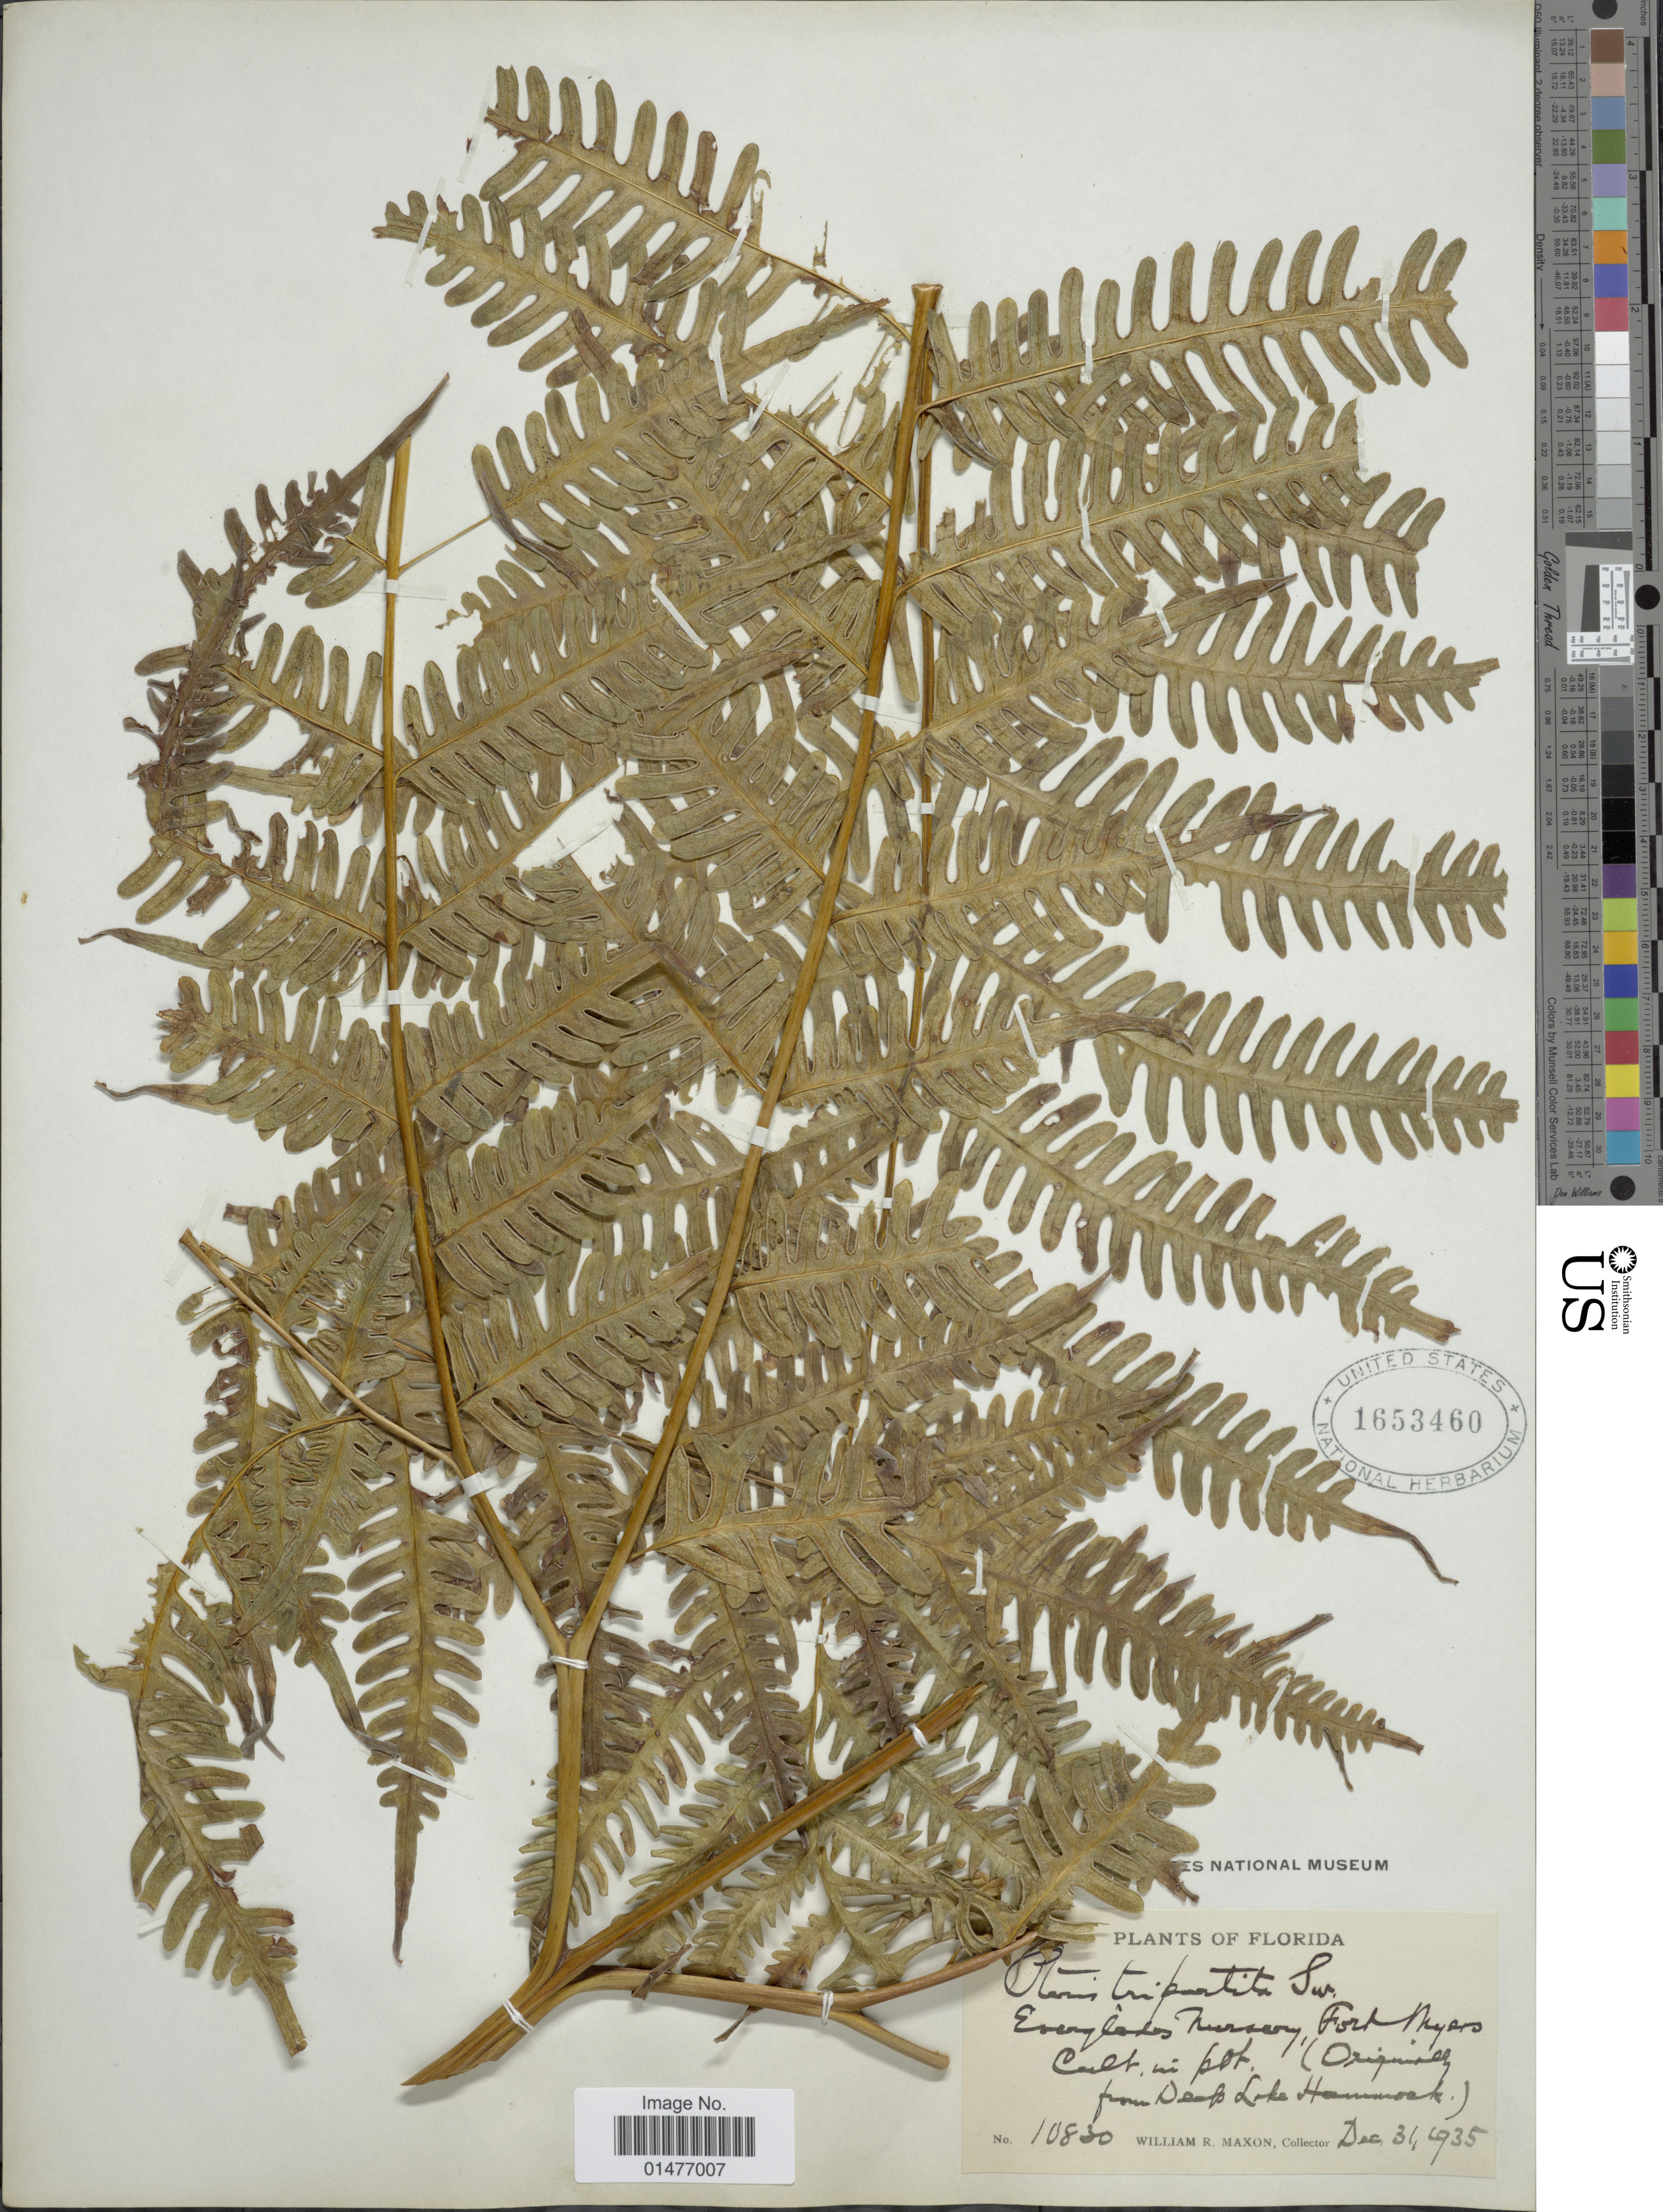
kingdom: Plantae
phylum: Tracheophyta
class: Polypodiopsida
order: Polypodiales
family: Pteridaceae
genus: Pteris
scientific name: Pteris tripartita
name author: Sw.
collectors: W. R. Maxon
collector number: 10830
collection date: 1935-12-31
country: United States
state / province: Florida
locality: Coverylakes Nusery, Forth Meyer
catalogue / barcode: US 1653460